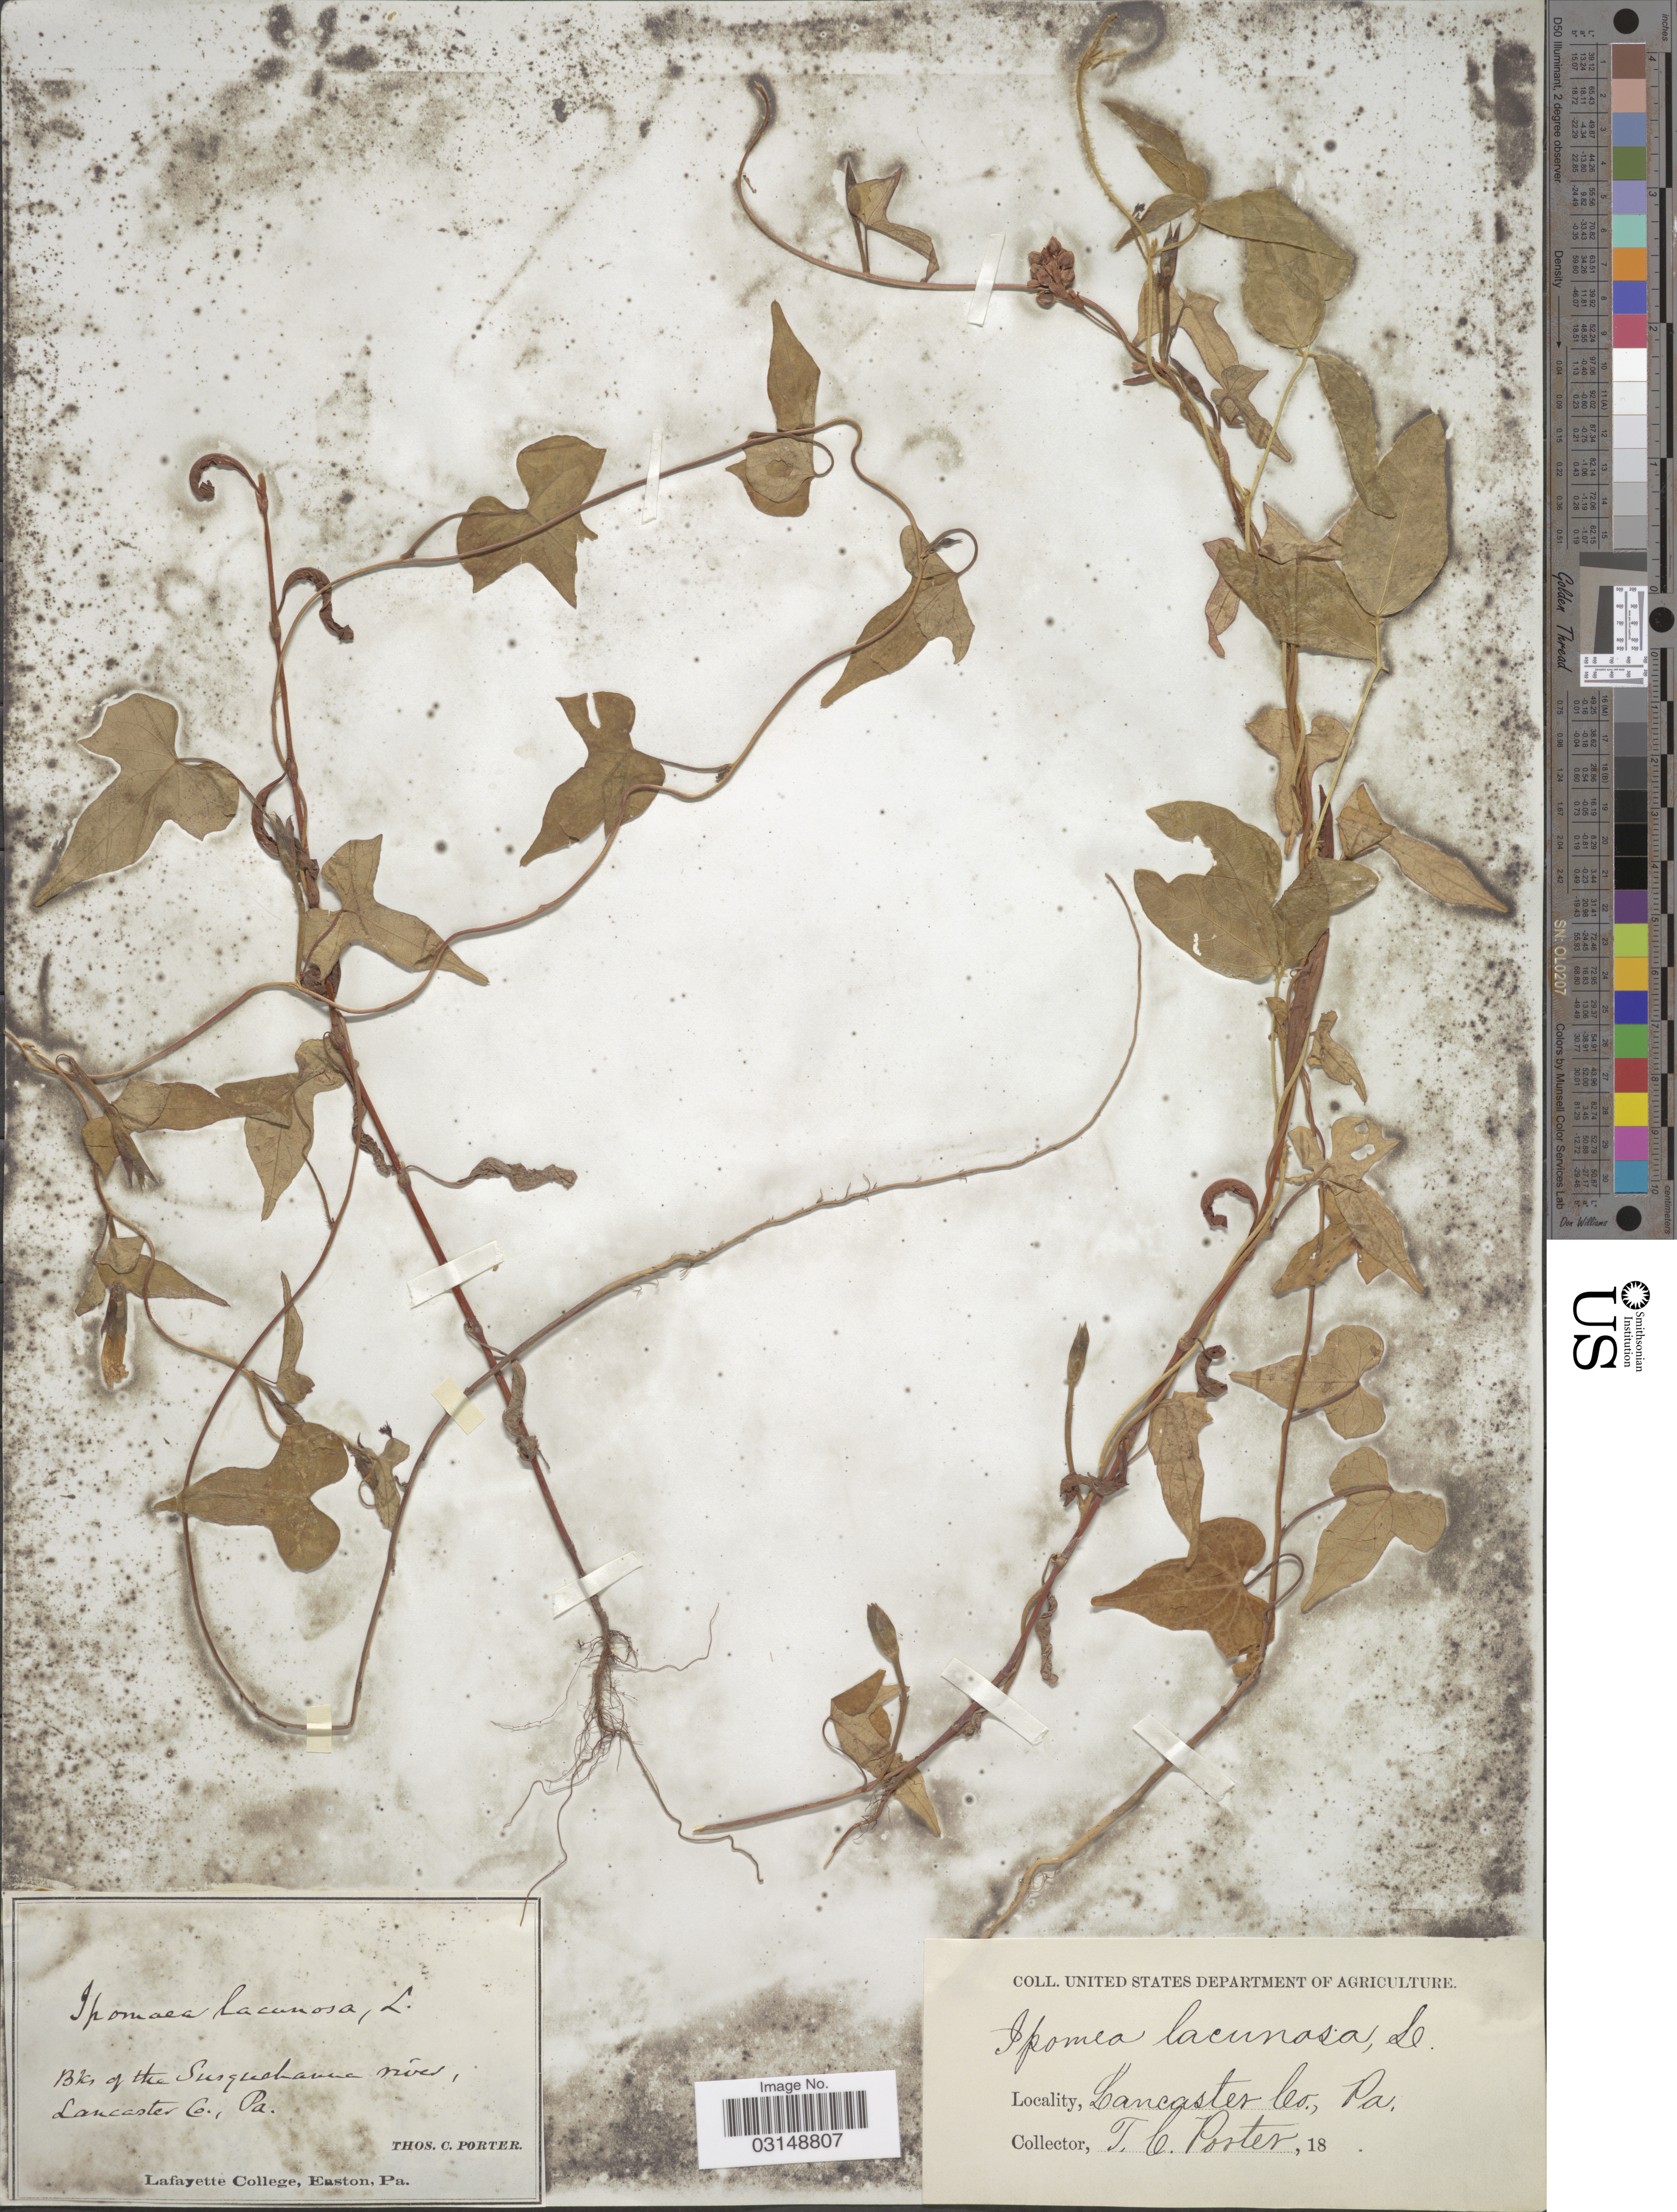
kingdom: Plantae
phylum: Tracheophyta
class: Magnoliopsida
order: Solanales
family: Convolvulaceae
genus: Ipomoea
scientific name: Ipomoea lacunosa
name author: L.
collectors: T. Porter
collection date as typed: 18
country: United States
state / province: Pennsylvania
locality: Bks of the Susquehanna river, Lancaster Co.